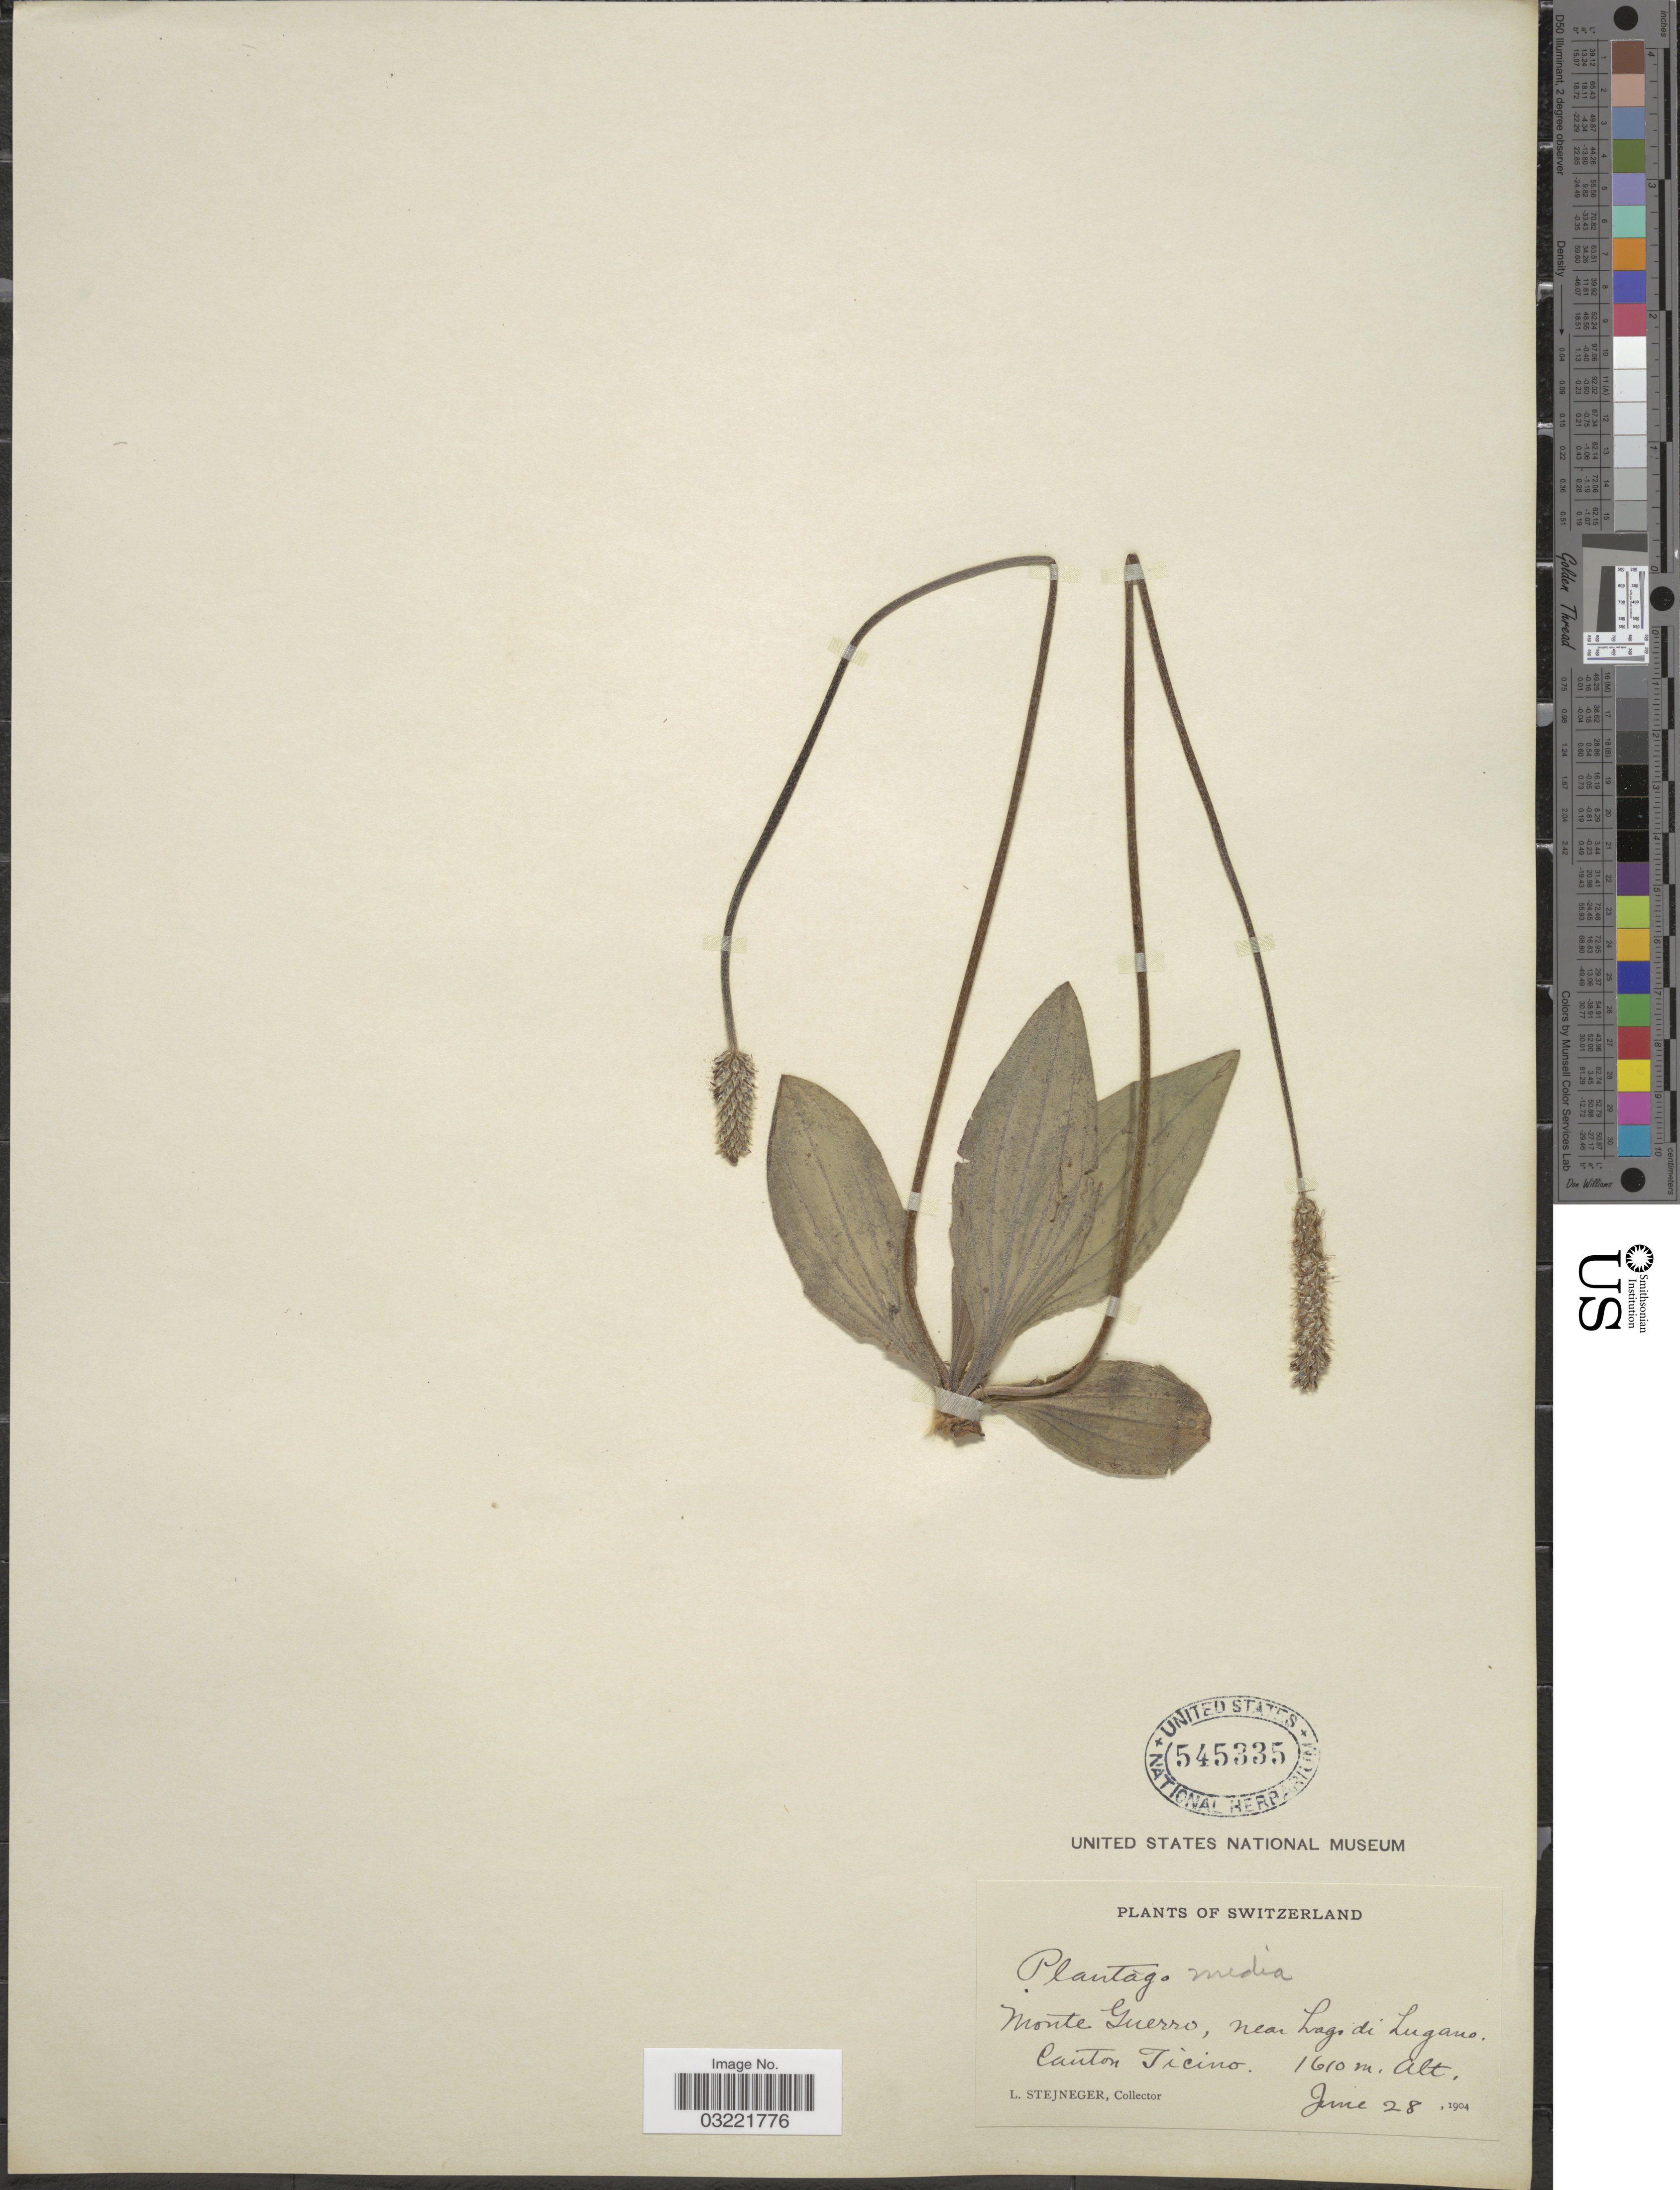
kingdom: Plantae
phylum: Tracheophyta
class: Magnoliopsida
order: Lamiales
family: Plantaginaceae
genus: Plantago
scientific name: Plantago media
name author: L.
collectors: L. Stejneger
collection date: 1904-06-28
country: Switzerland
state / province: Ticino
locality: Monte Guerro, near Lago di Lugano. Canton Ticino.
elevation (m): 1610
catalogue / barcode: US 545335